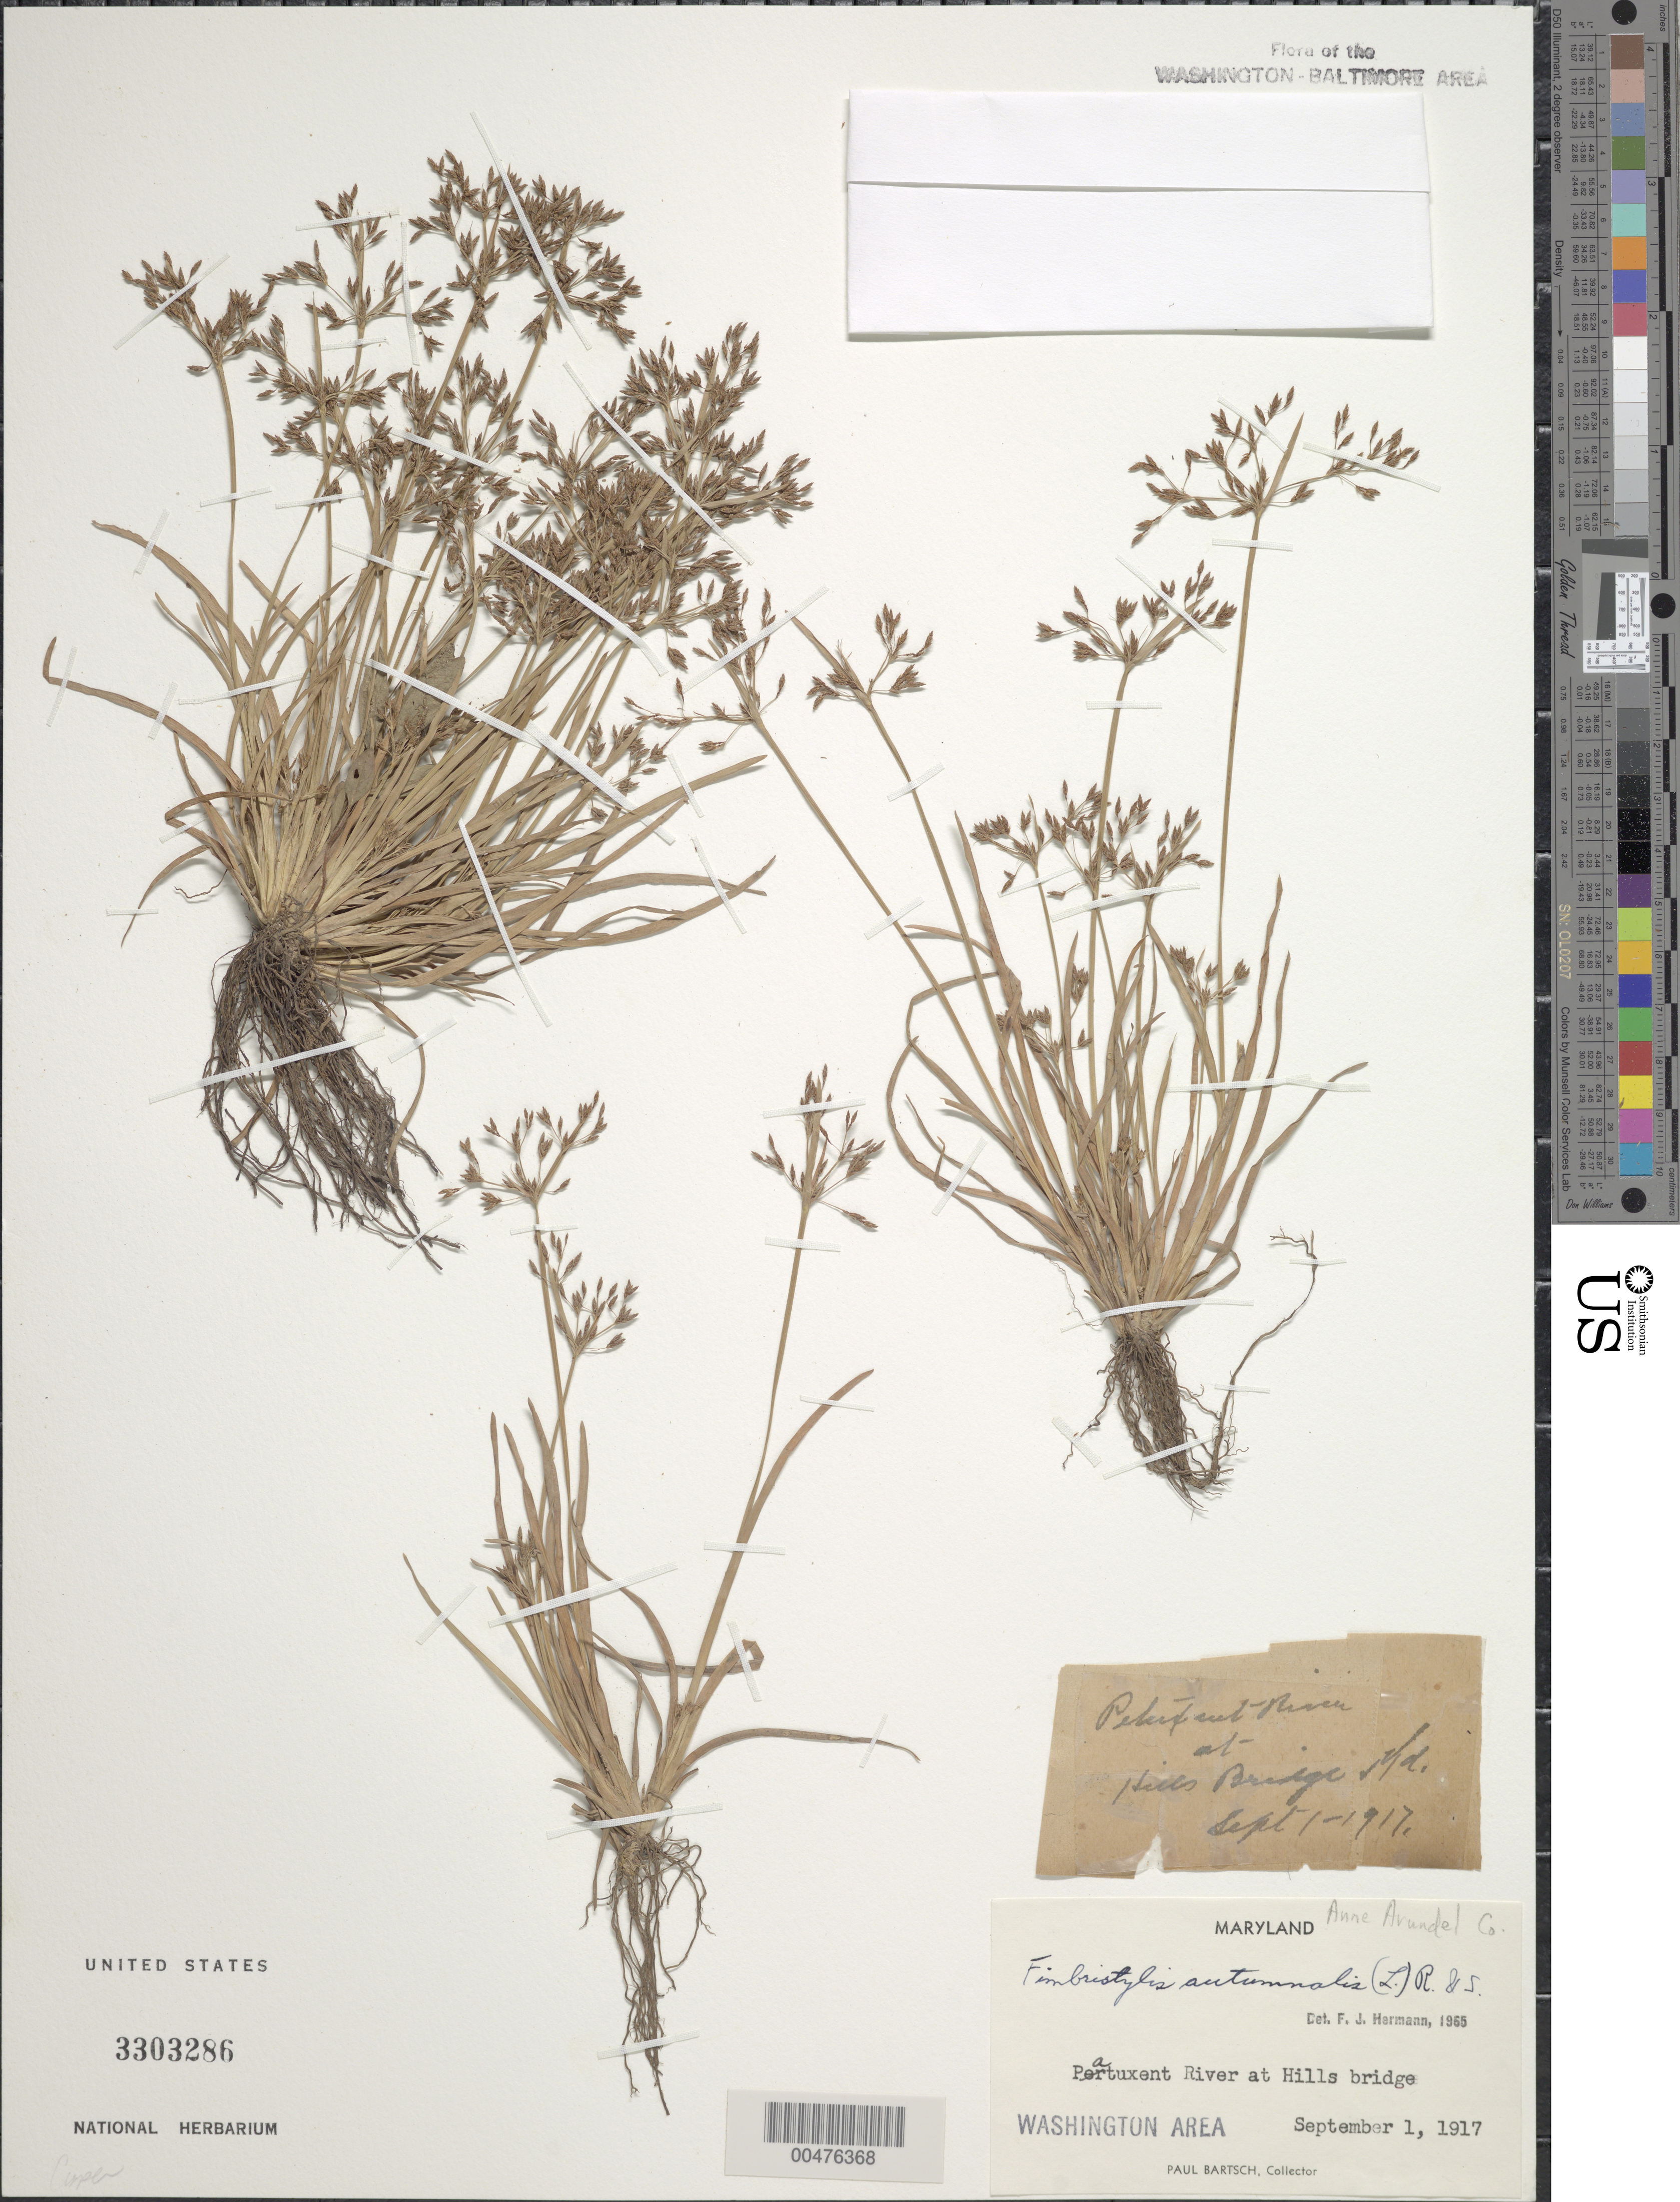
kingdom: Plantae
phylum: Tracheophyta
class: Liliopsida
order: Poales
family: Cyperaceae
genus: Fimbristylis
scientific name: Fimbristylis autumnalis (L.) Roem. & Schult.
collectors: P. Bartsch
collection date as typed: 01 Sep 1917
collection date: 1917-09-01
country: United States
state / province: Maryland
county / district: Anne Arundel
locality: Patuxent River at Hills Bridge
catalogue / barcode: US 3303286